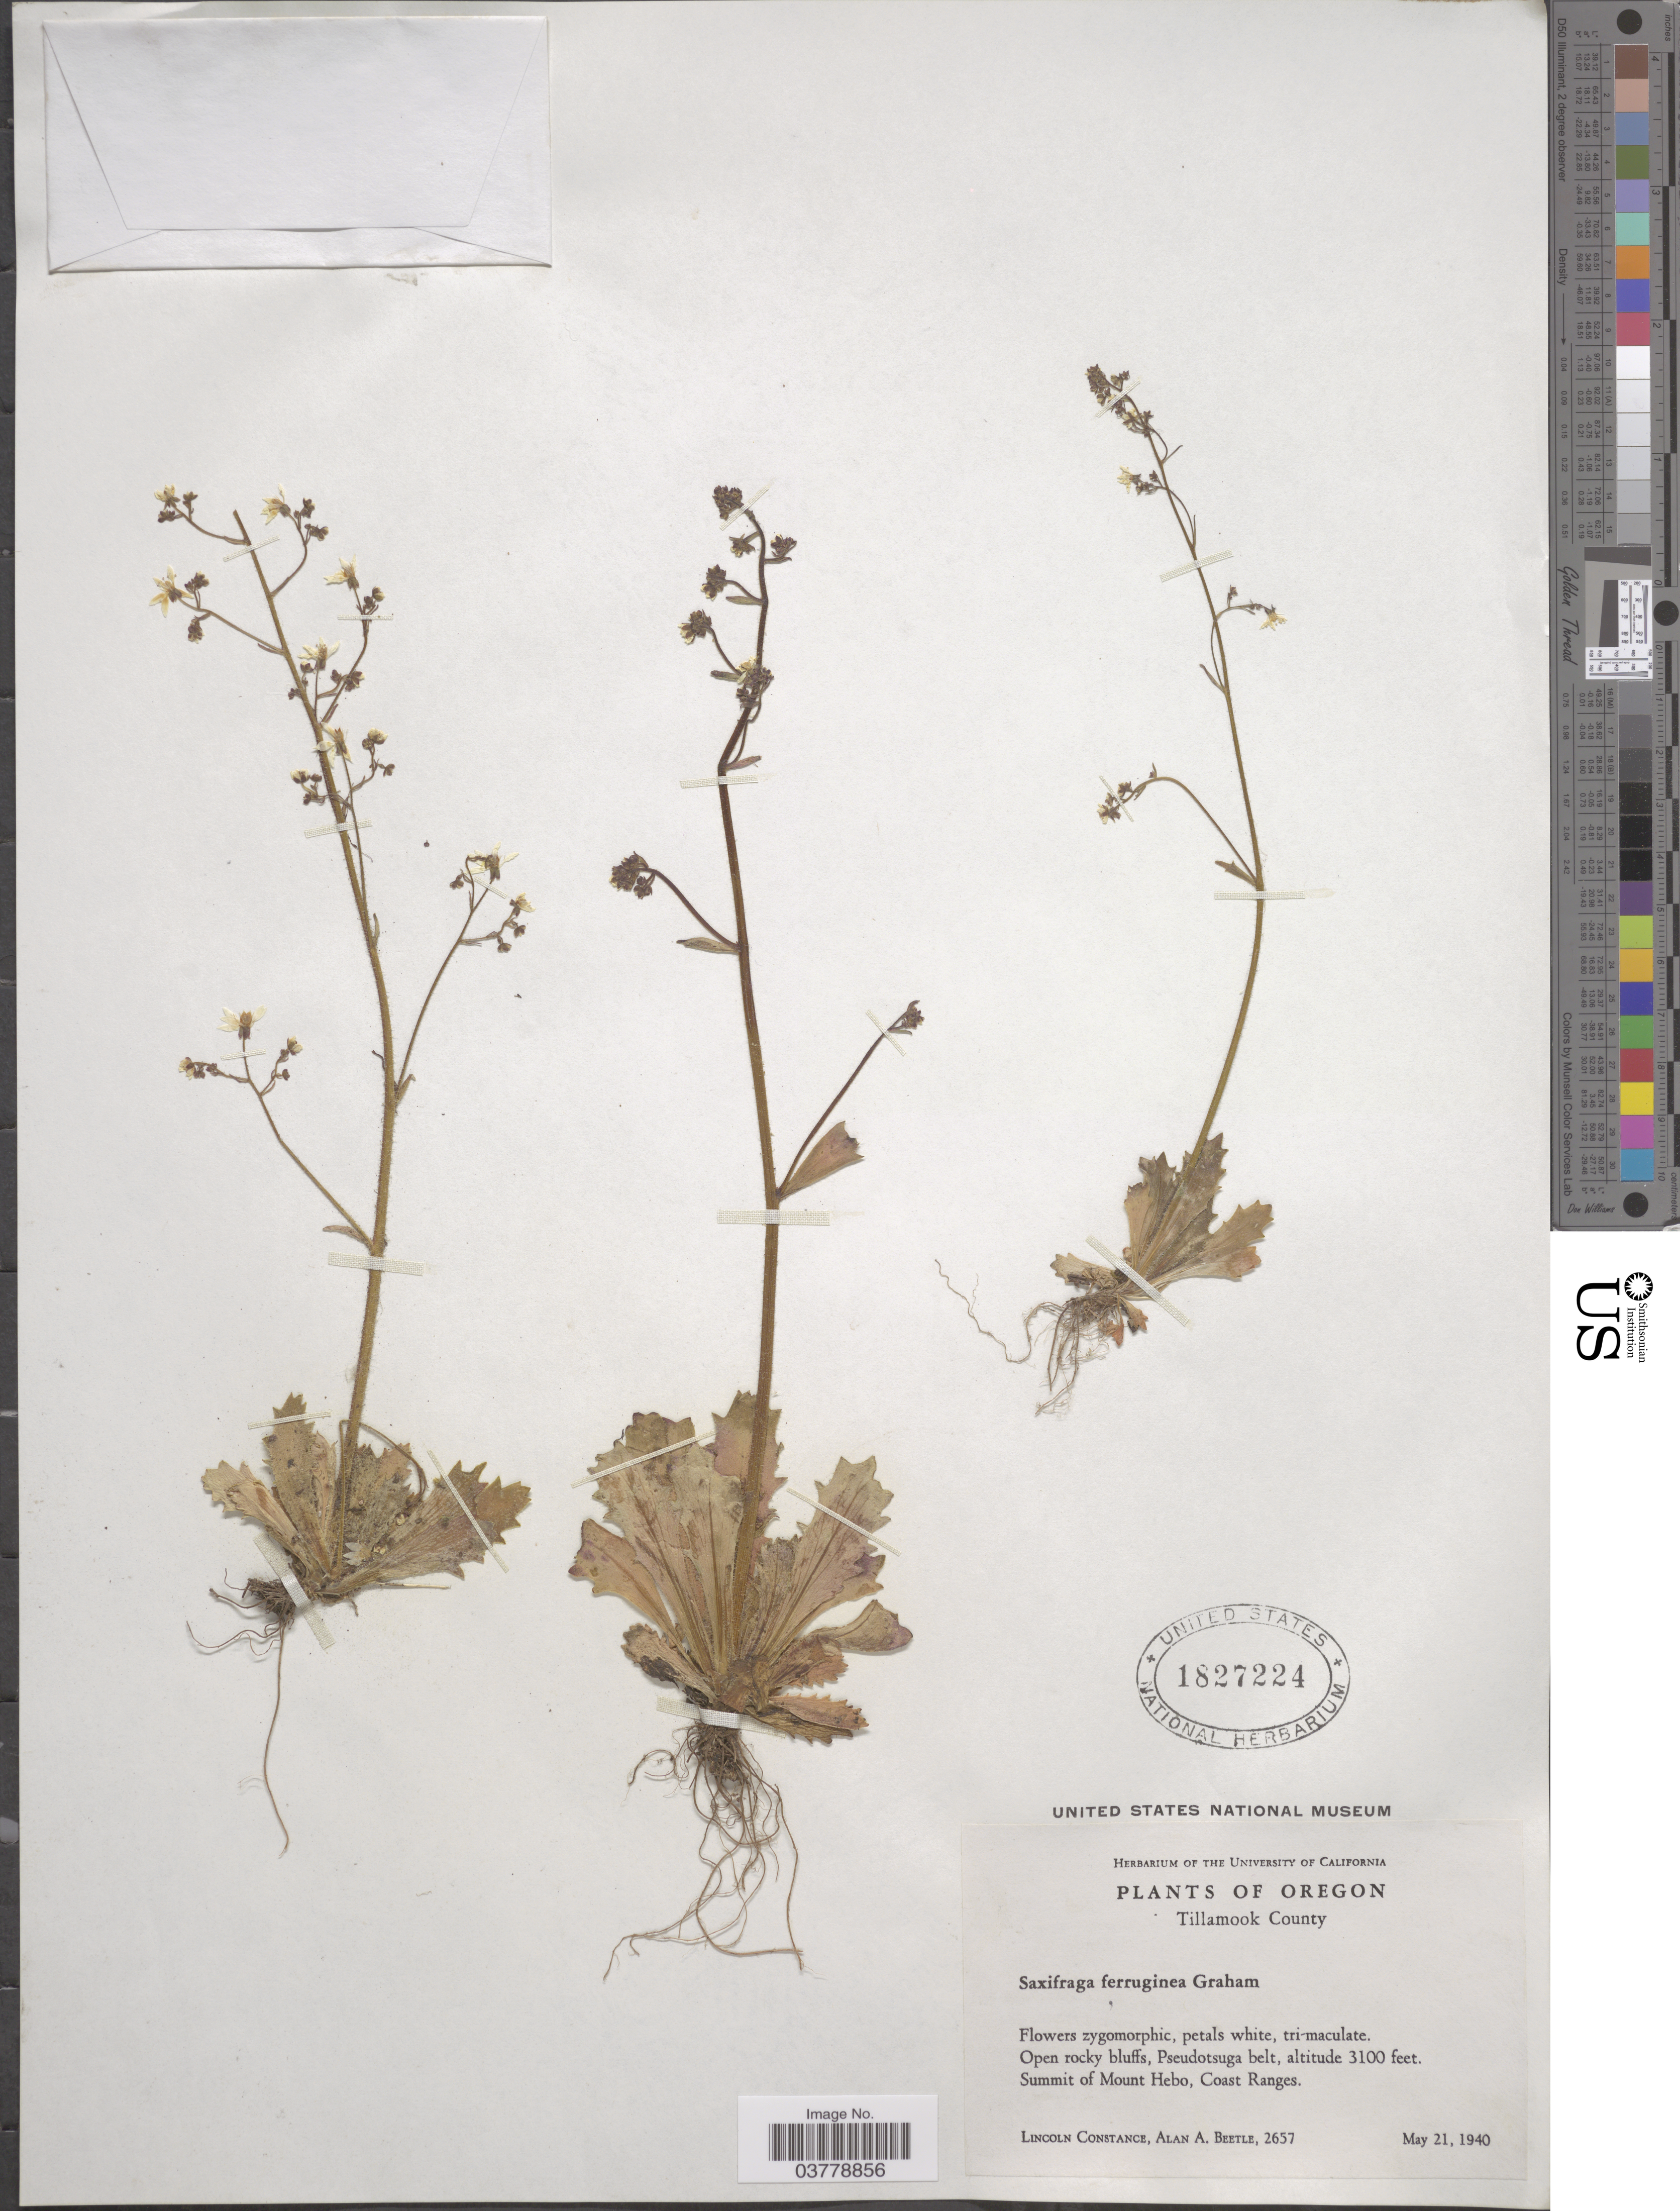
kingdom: Plantae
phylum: Tracheophyta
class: Magnoliopsida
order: Saxifragales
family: Saxifragaceae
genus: Micranthes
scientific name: Micranthes ferruginea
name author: (Graham) Brouillet & Gornall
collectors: L. Constance & A. A. Beetle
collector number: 2657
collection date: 1940-05-21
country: United States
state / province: Oregon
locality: Tillamook County. Pseudotsuga belt. Summit of Mount Hebo, Coast Ranges.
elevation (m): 945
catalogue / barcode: US 1827224